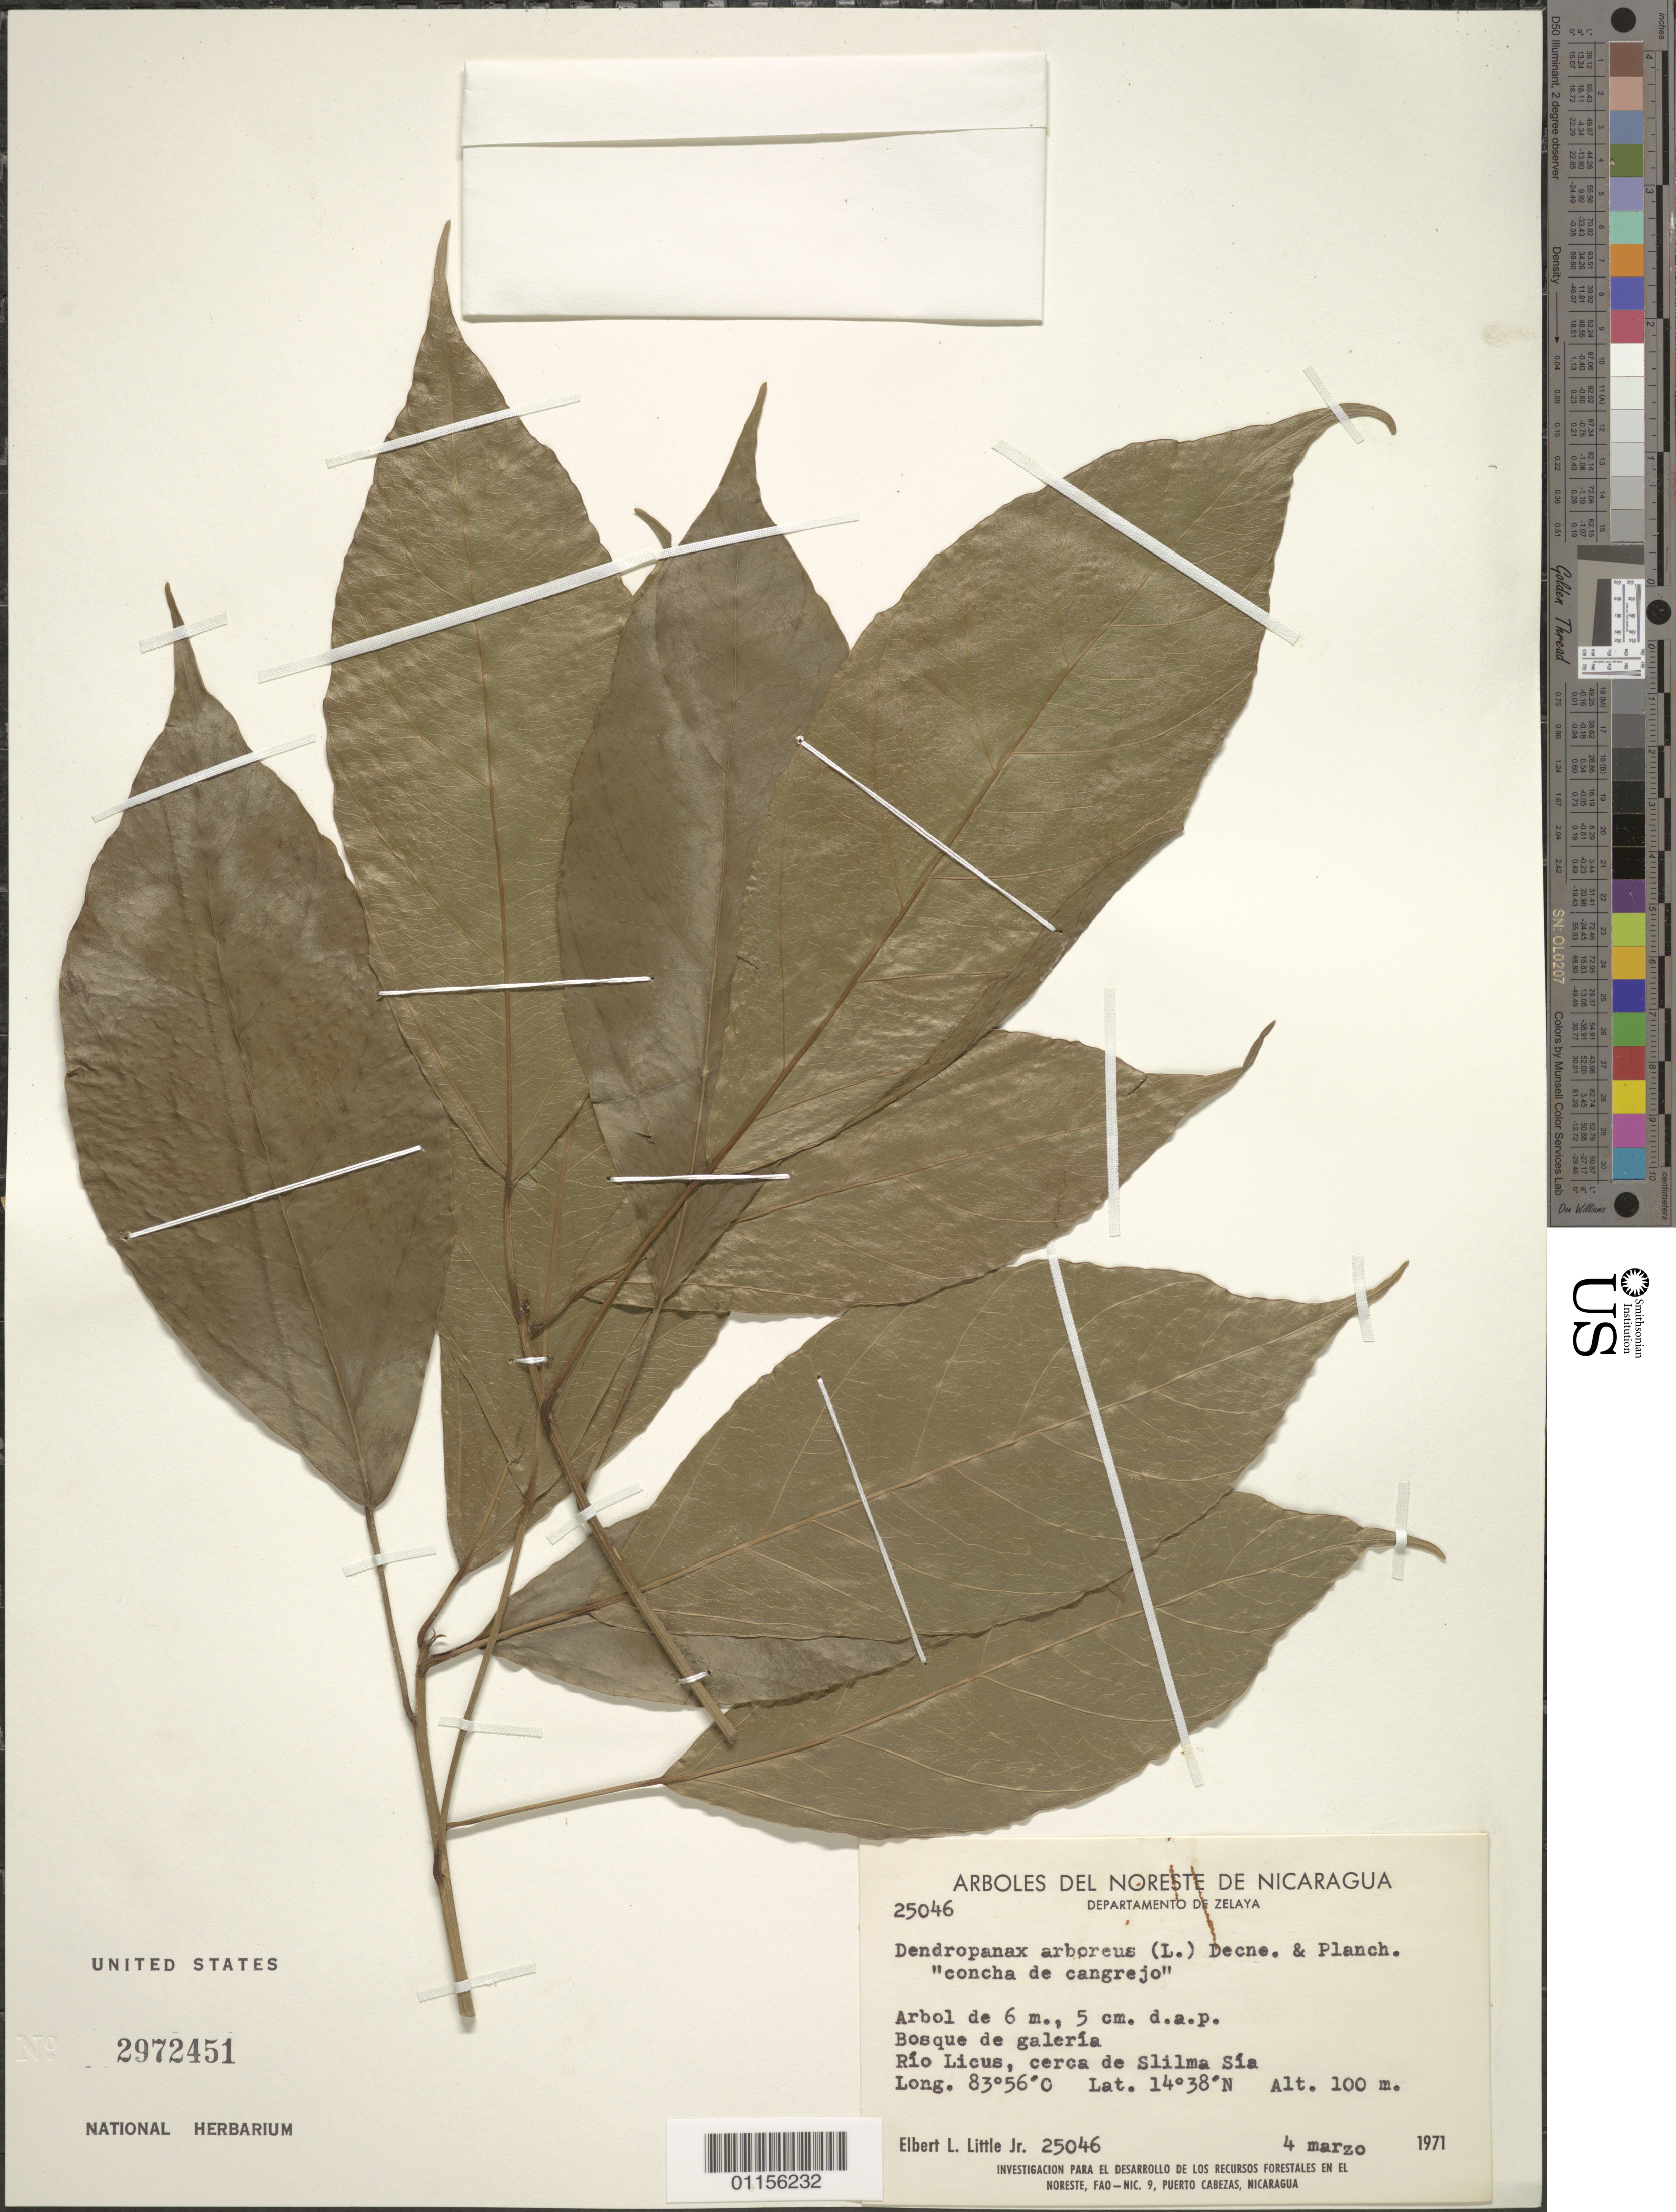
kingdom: Plantae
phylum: Tracheophyta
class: Magnoliopsida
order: Apiales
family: Araliaceae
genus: Dendropanax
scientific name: Dendropanax arboreus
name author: (L.) Decne. & Planch.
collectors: E. L. Little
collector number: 25046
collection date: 1971-03-04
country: Nicaragua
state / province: Atlántico Norte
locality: Rio Licus, cerca de Slilma Sia.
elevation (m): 100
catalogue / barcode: US 2972451